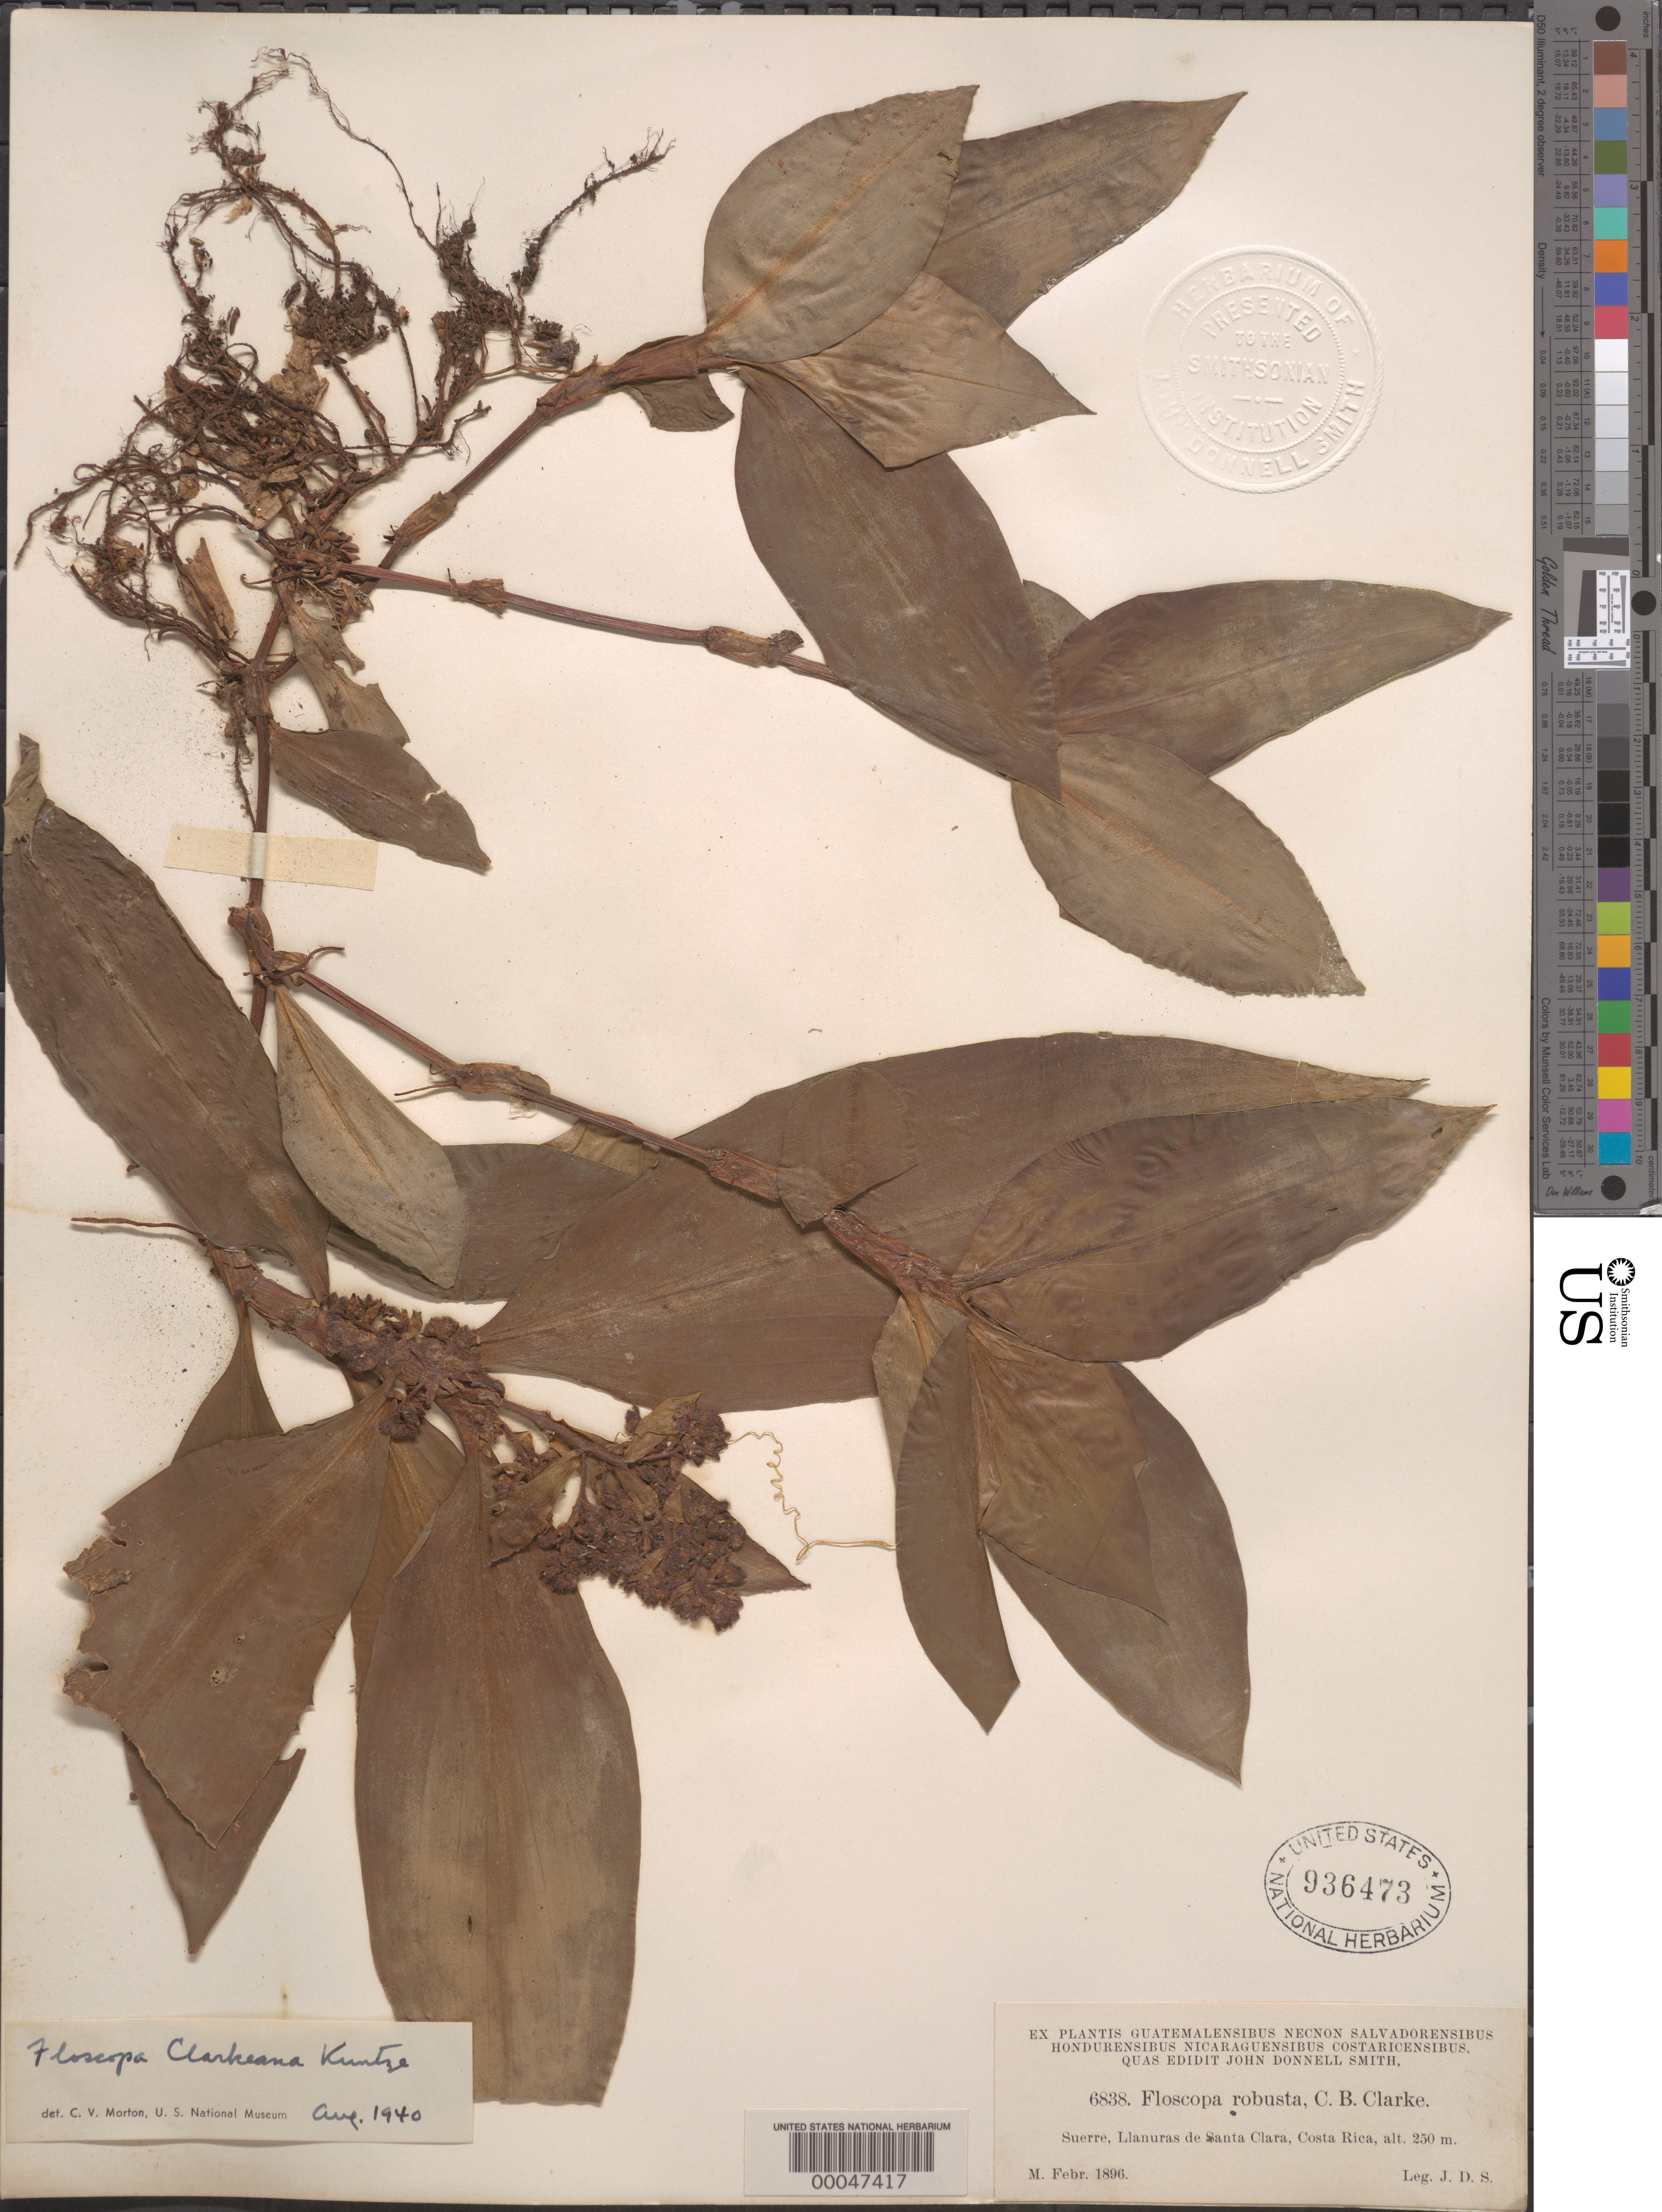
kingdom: Plantae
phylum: Tracheophyta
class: Liliopsida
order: Commelinales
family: Commelinaceae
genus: Floscopa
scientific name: Floscopa robusta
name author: (Seub.) C.B. Clarke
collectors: J. Donnell Smith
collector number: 6838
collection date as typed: Feb 1896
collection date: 1896-02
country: Costa Rica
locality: Suerre, Santa Clara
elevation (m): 250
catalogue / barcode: US 936473